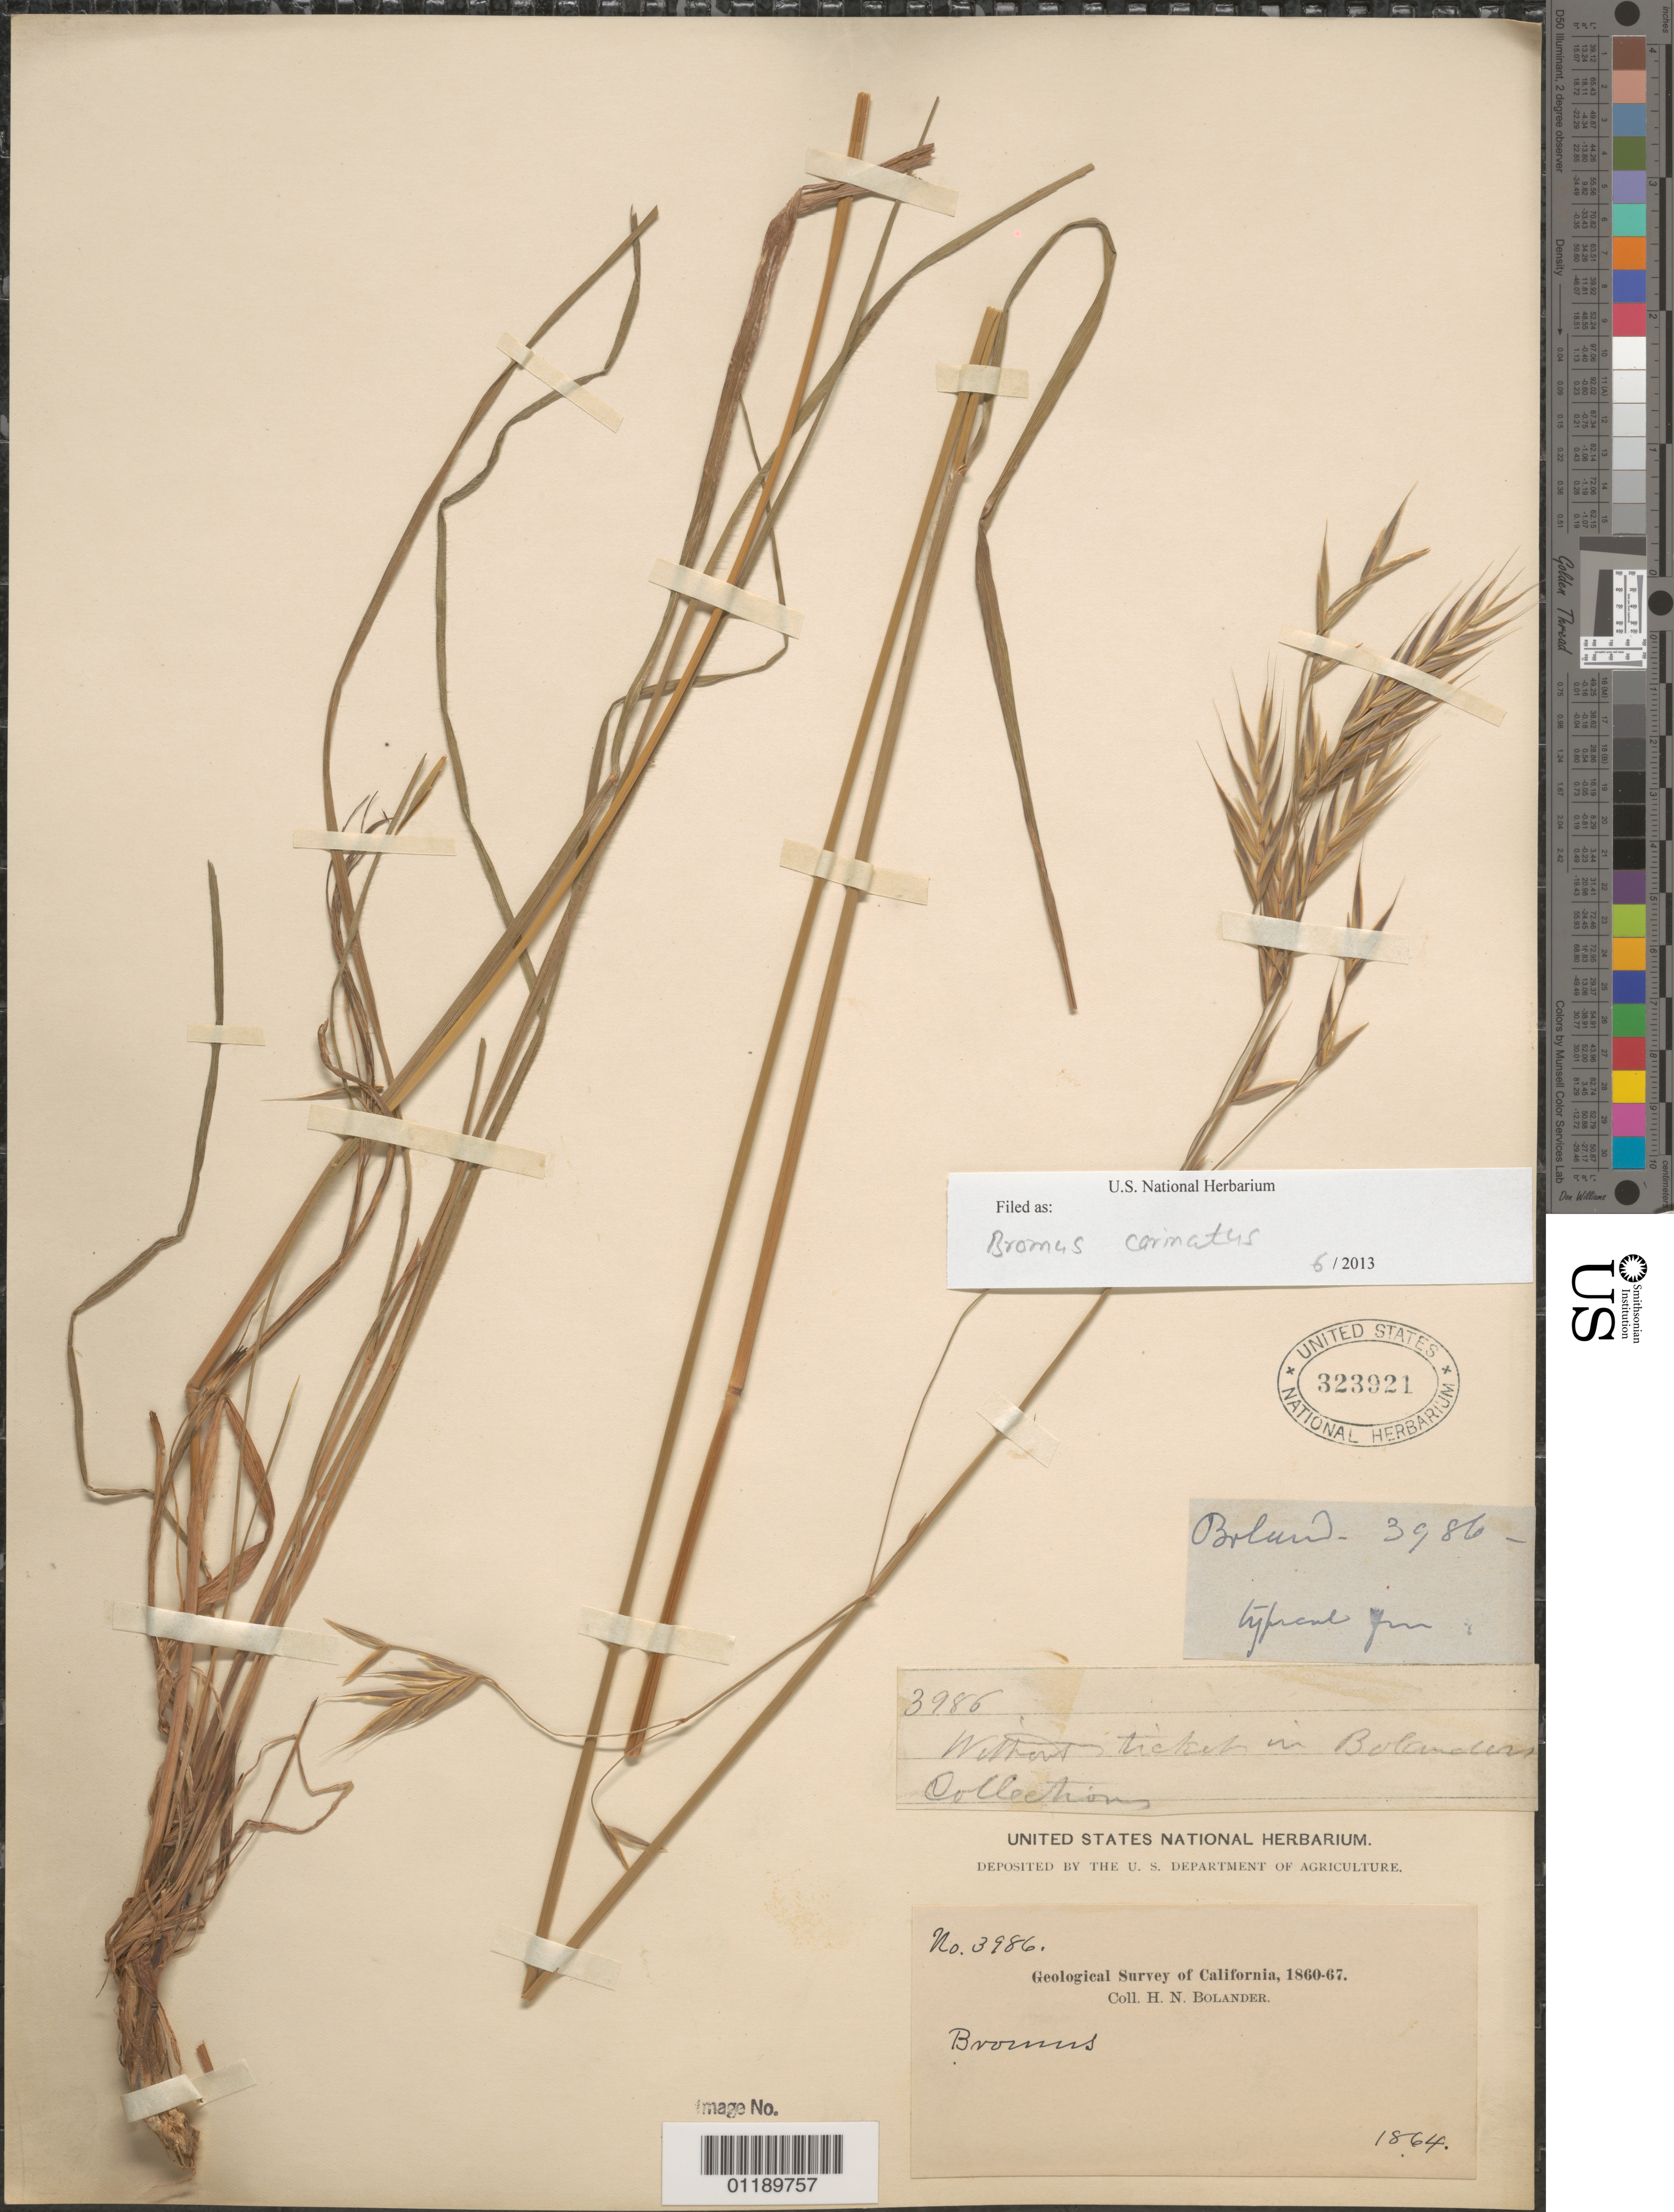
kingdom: Plantae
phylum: Tracheophyta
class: Liliopsida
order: Poales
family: Poaceae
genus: Bromus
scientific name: Bromus carinatus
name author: Hook. & Arn.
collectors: H. Bolander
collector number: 3986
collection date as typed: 1864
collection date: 1864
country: United States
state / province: California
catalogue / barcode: US 323921